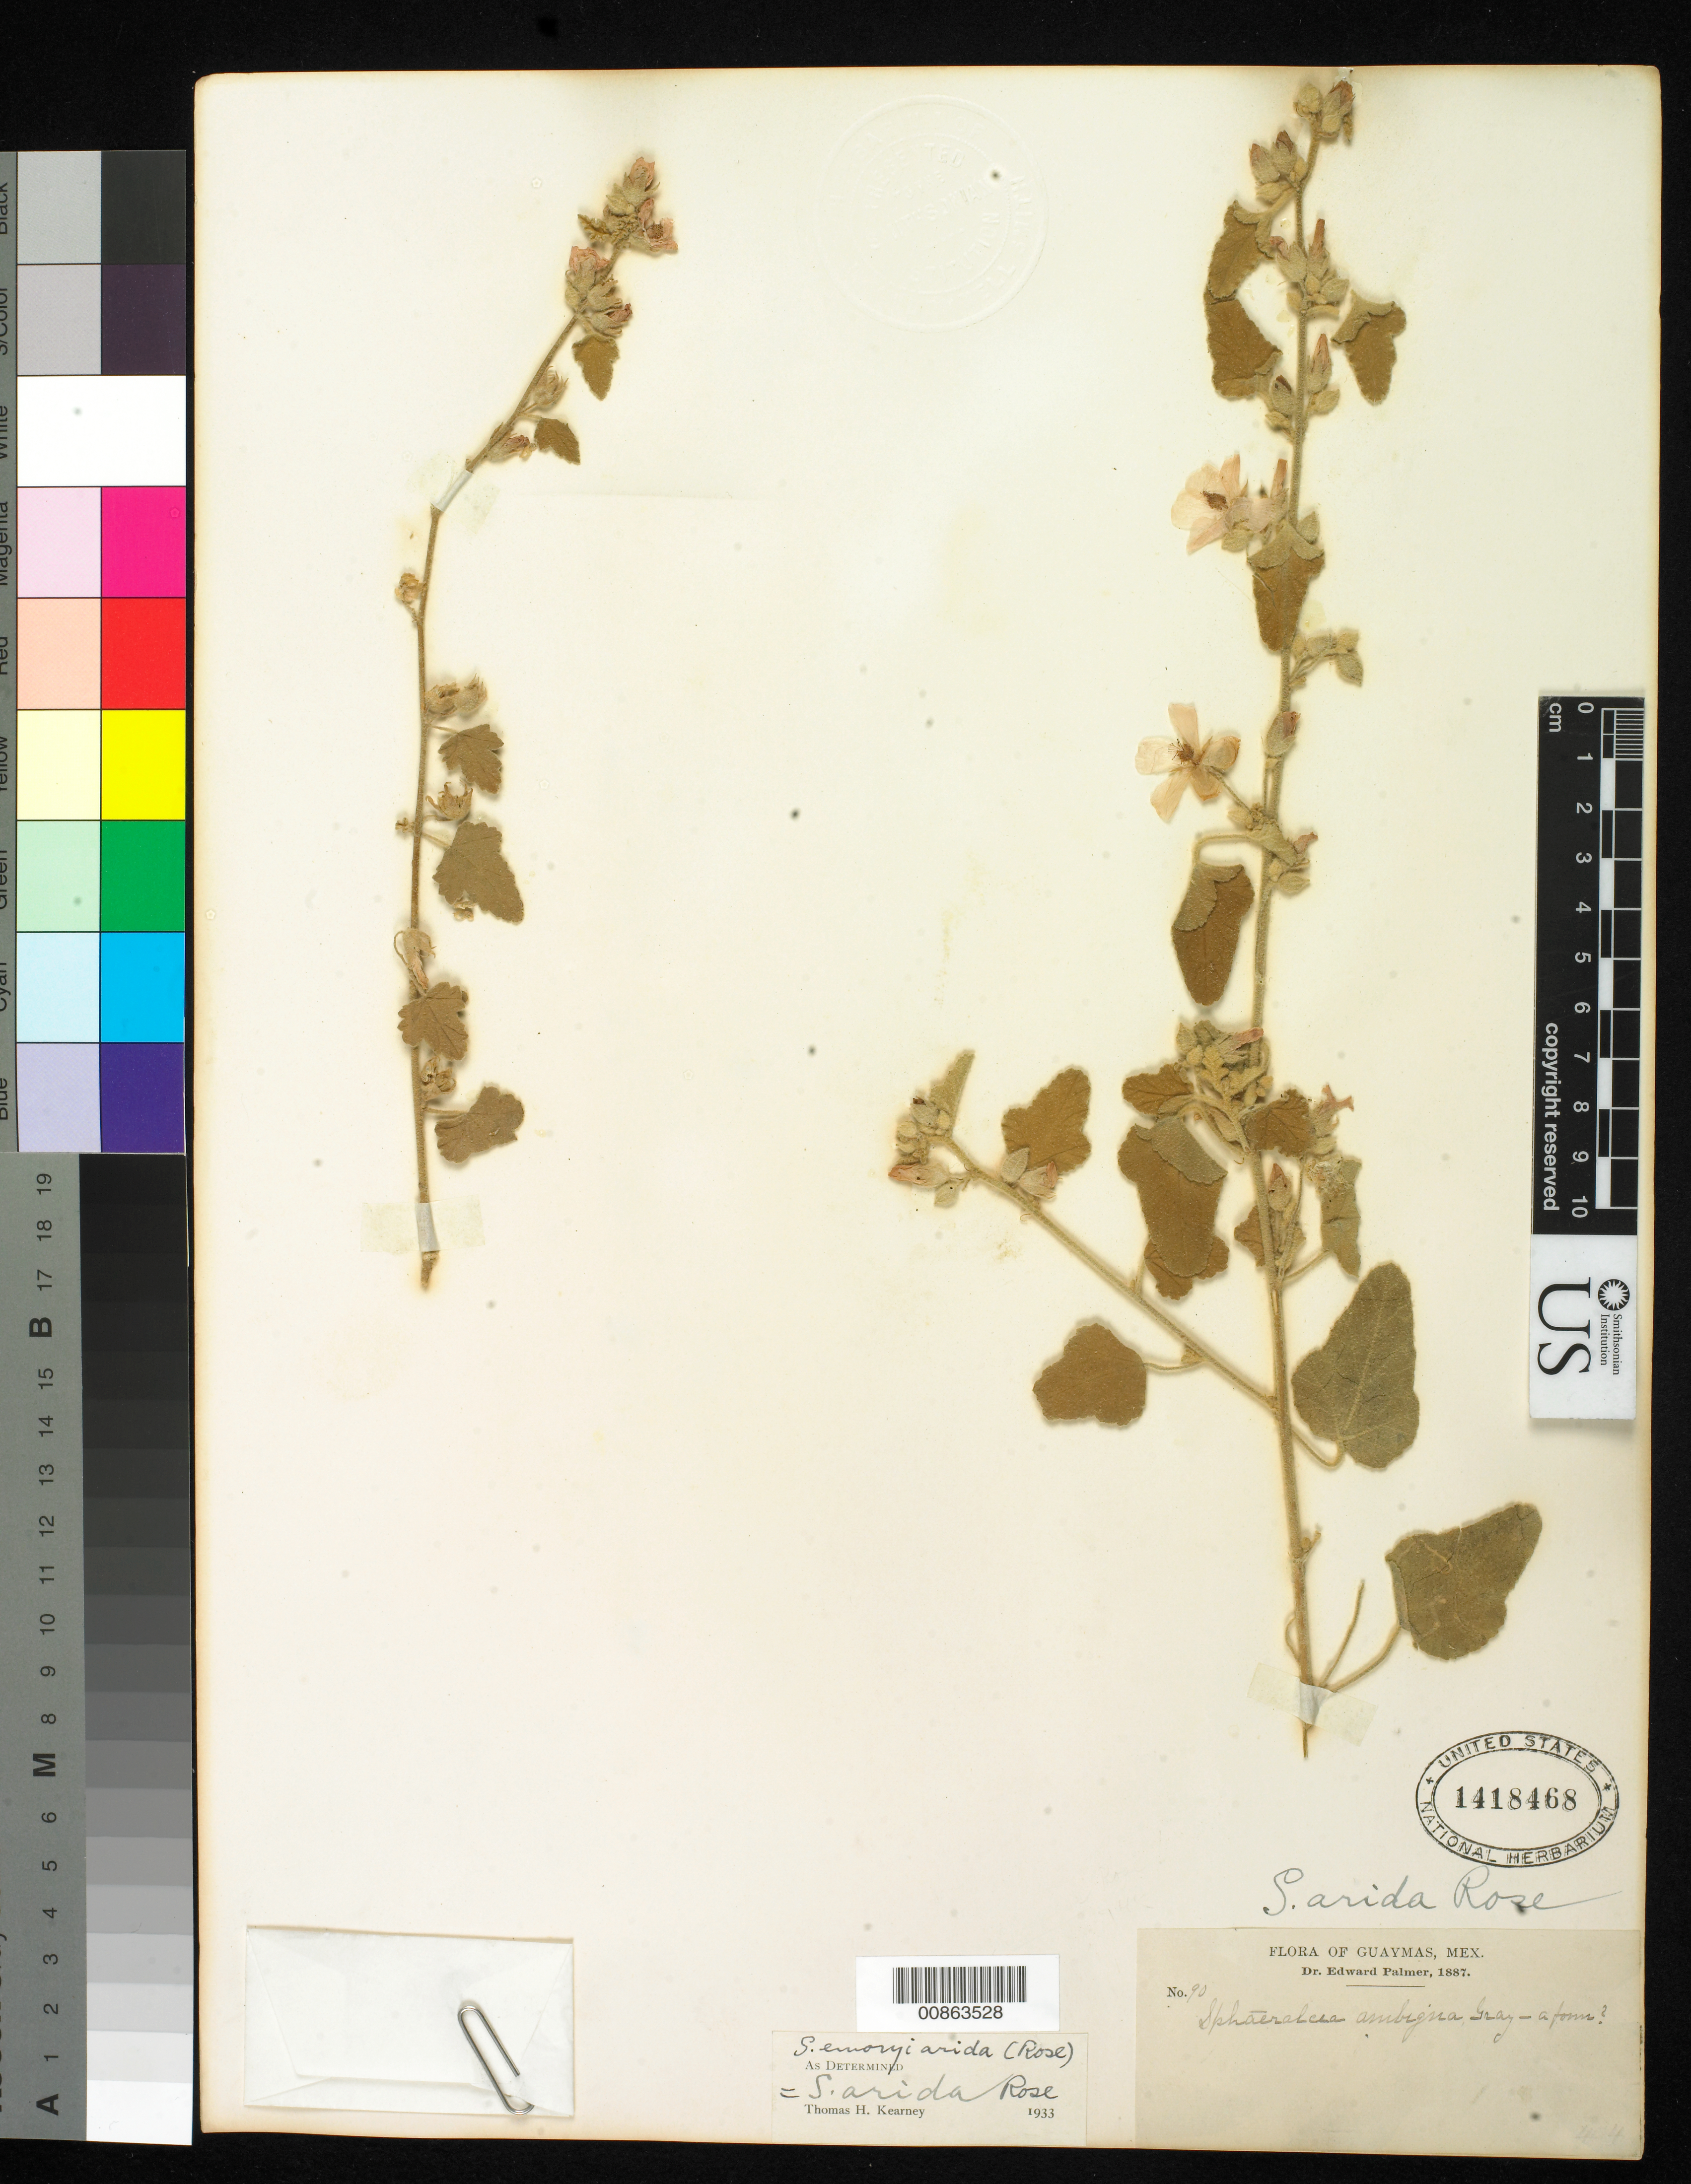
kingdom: Plantae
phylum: Tracheophyta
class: Magnoliopsida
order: Malvales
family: Malvaceae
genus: Sphaeralcea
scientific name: Sphaeralcea emoryi var. arida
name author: (Rose) Kearney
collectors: E. Palmer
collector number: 90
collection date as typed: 1887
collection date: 1887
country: Mexico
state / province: Sonora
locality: Guaymas, Sonora.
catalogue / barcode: US 1418468